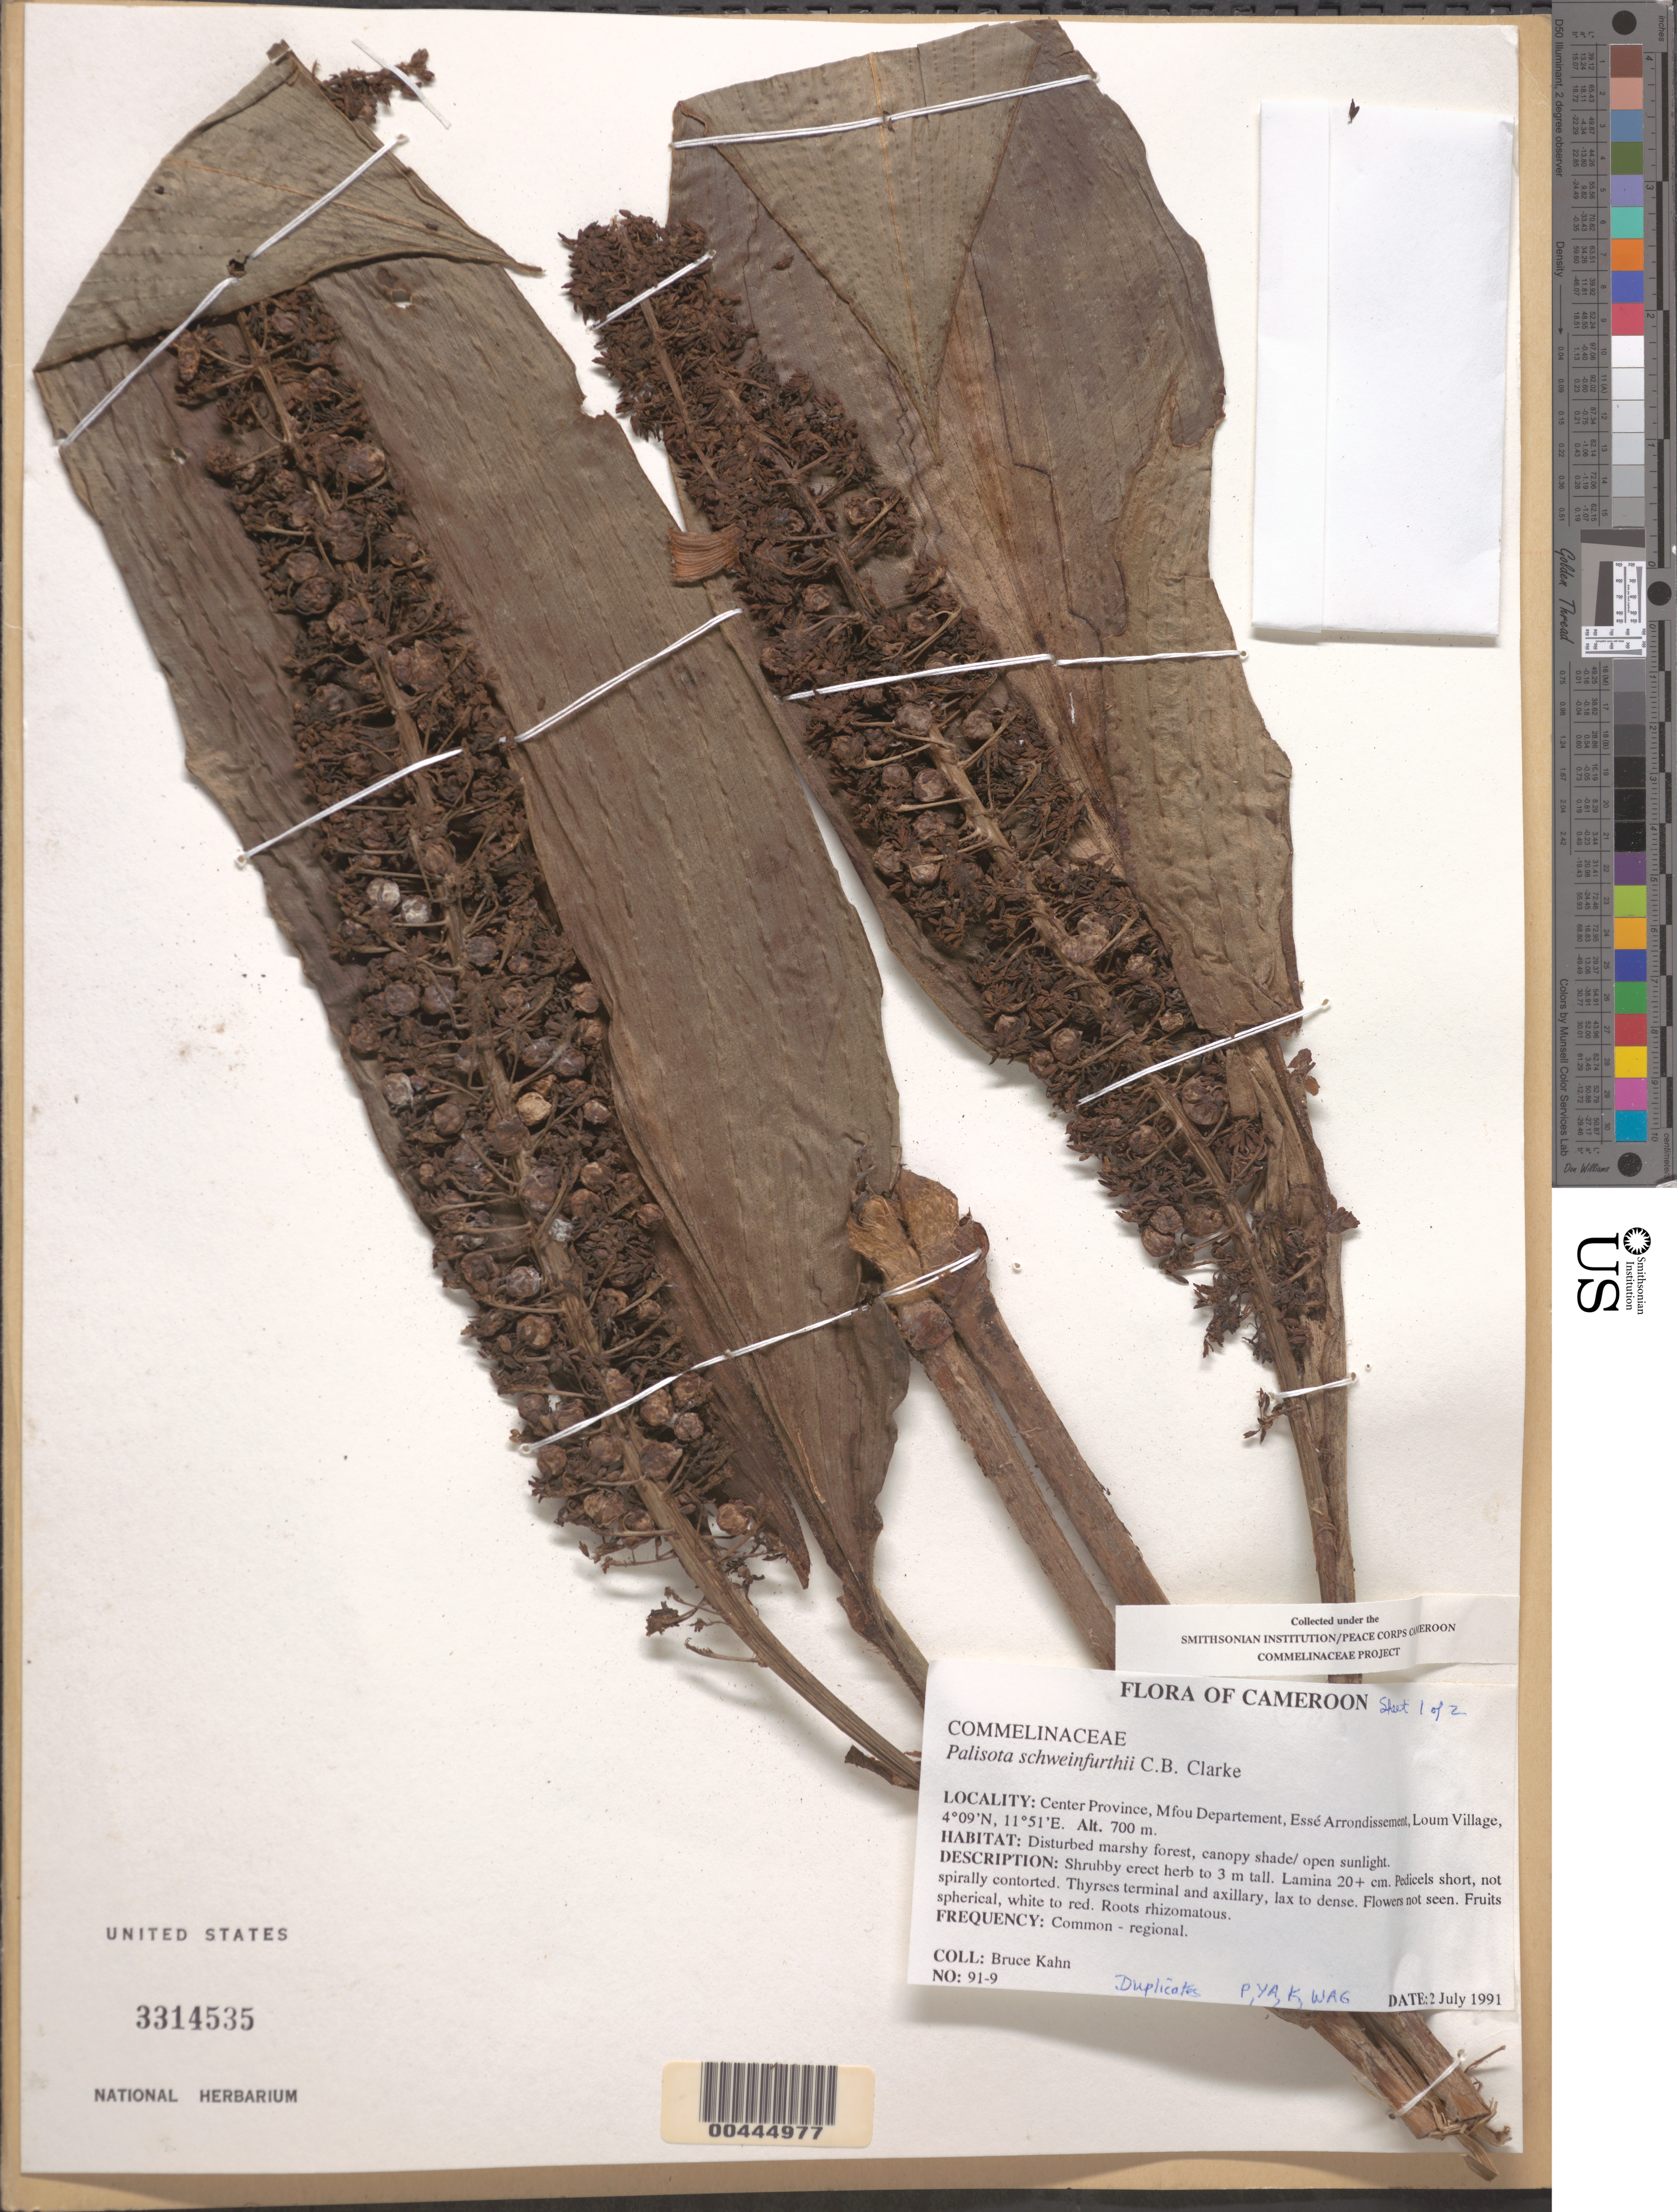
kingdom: Plantae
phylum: Tracheophyta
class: Liliopsida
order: Commelinales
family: Commelinaceae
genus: Palisota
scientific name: Palisota schweinfurthii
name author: C.B. Clarke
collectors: B. Kahn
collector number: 91-9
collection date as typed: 02 Jul 1991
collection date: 1991-07-02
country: Cameroon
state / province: Centre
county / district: Méfou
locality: Mfou dept., esse arrondissement, loum village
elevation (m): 700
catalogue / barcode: US 3314535